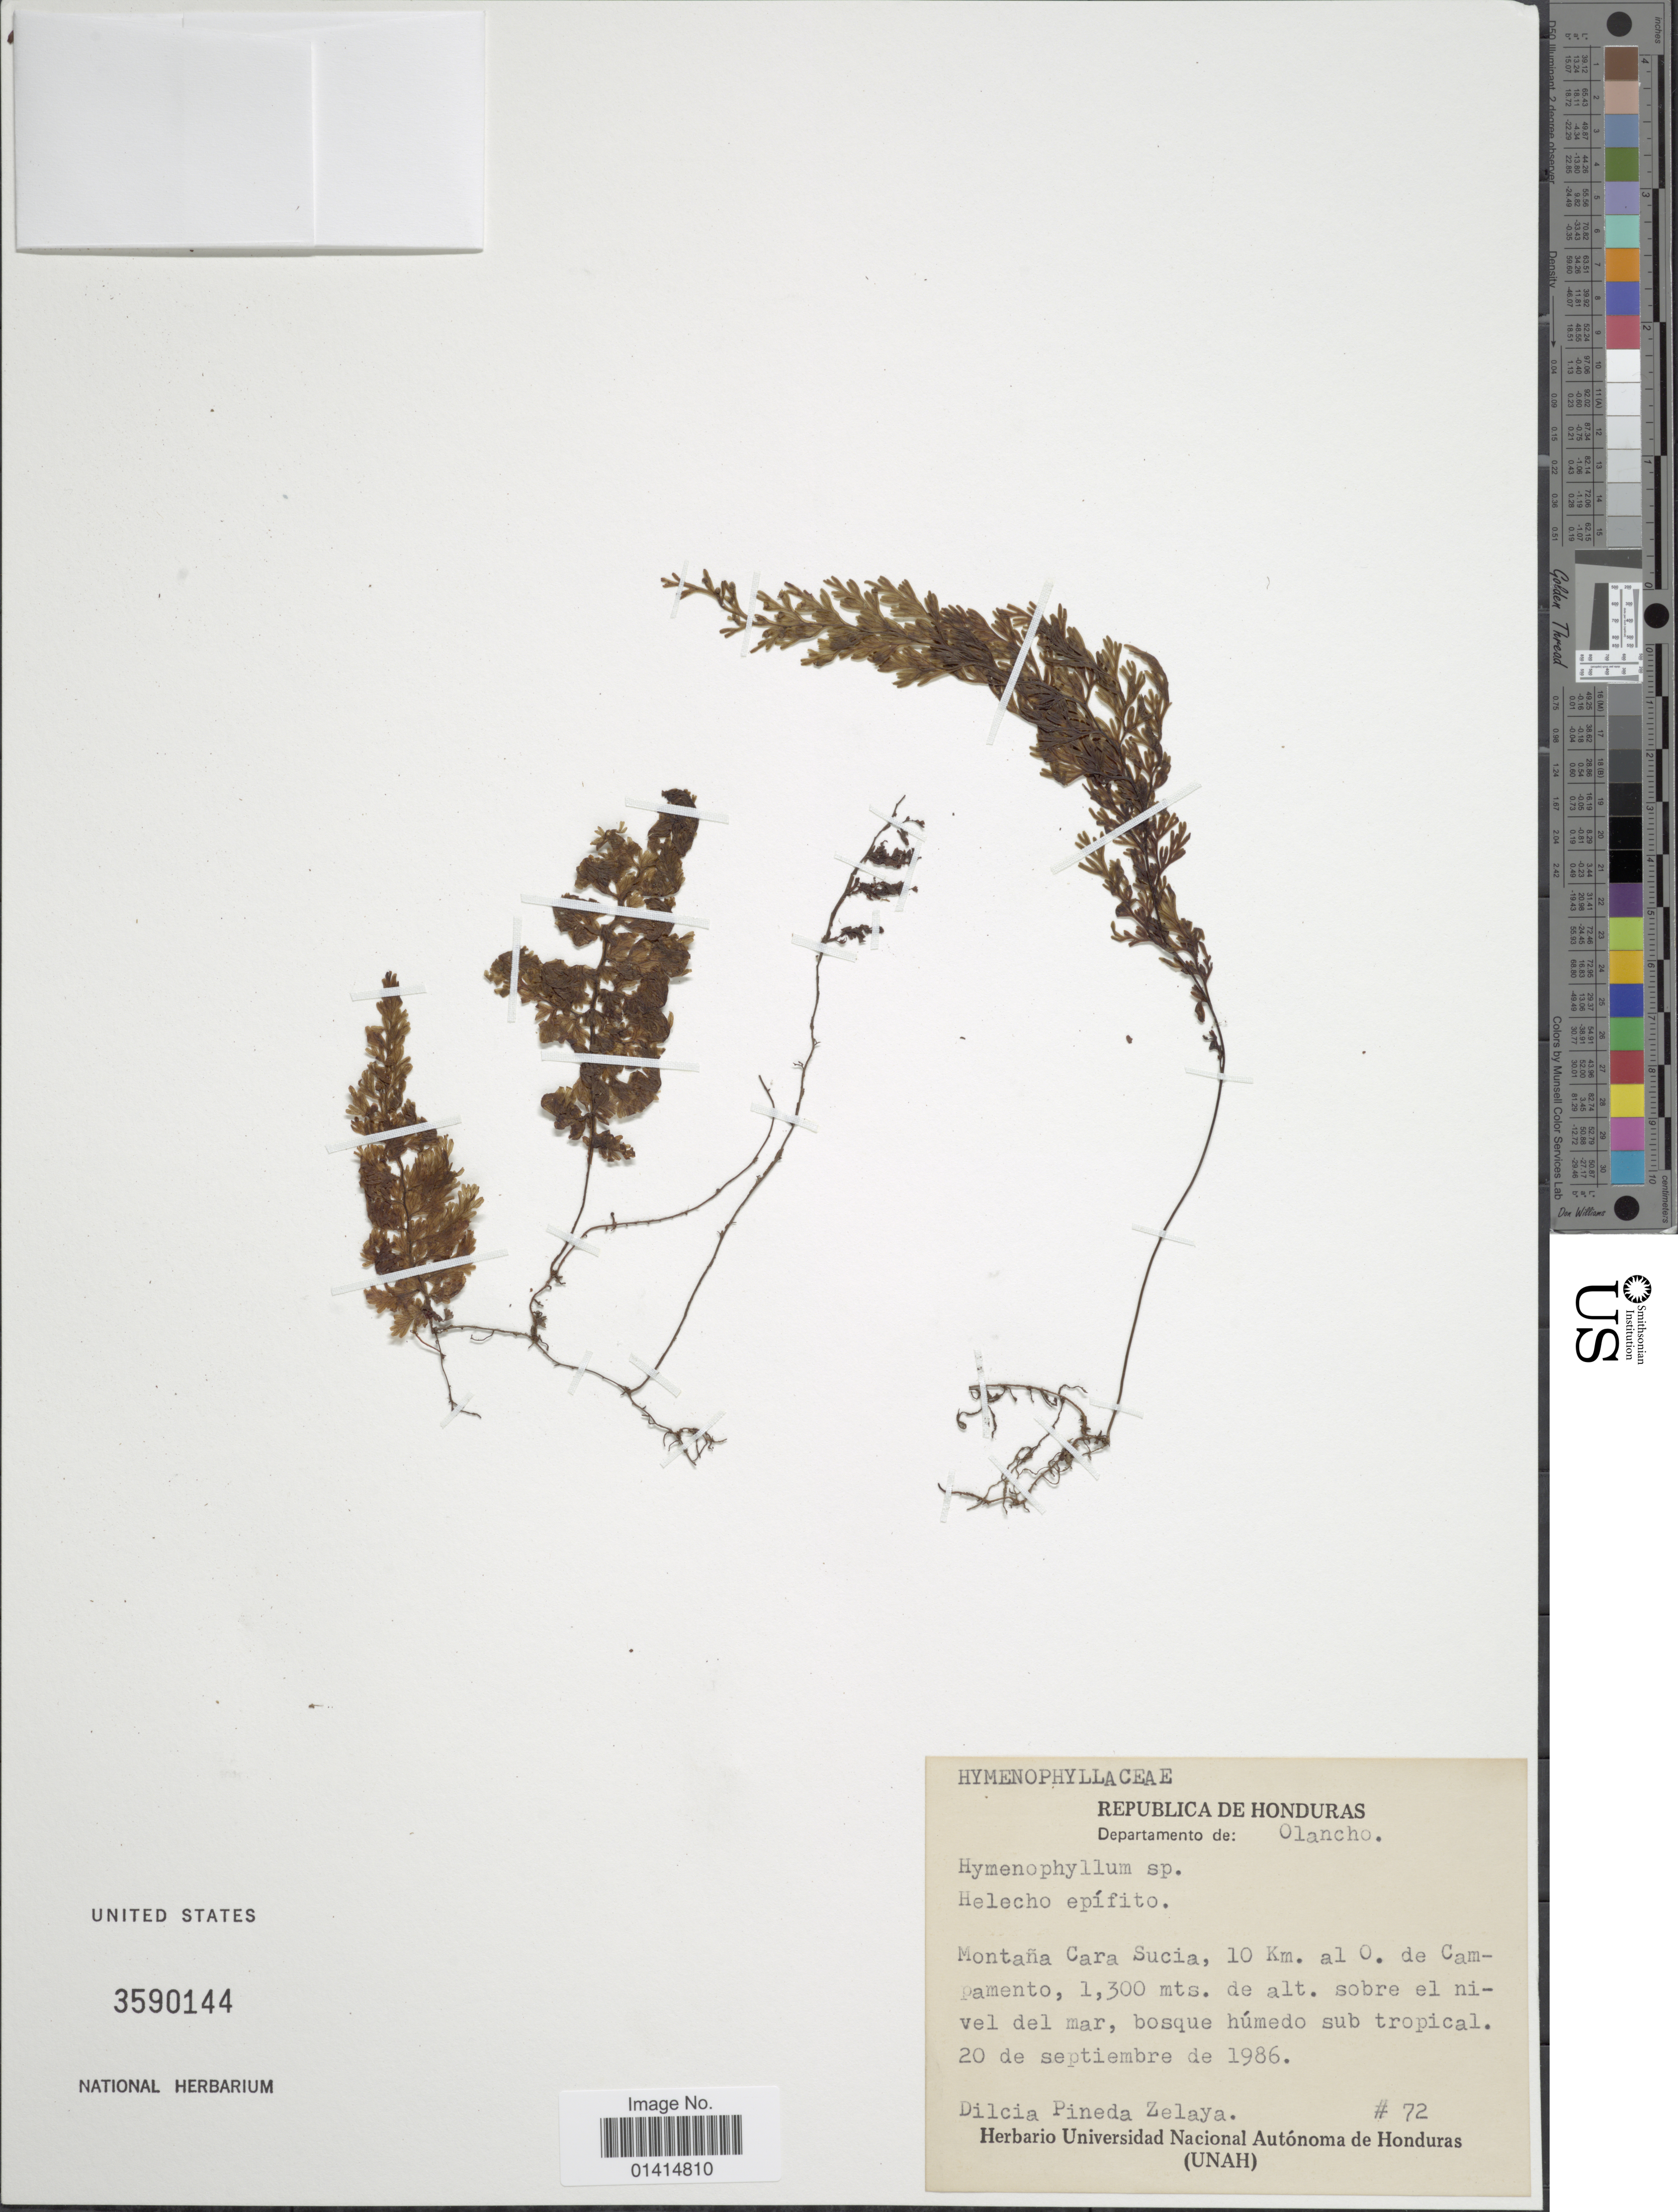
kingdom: Plantae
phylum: Tracheophyta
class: Polypodiopsida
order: Hymenophyllales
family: Hymenophyllaceae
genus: Hymenophyllum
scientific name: Hymenophyllum sp.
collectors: D. Zelaya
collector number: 72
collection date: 1986-09-20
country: Honduras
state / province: Olancho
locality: Departamento de: Olancho, Montaña Cara Sucia, 10 km al O. de Campamento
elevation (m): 1300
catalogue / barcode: US 3590144